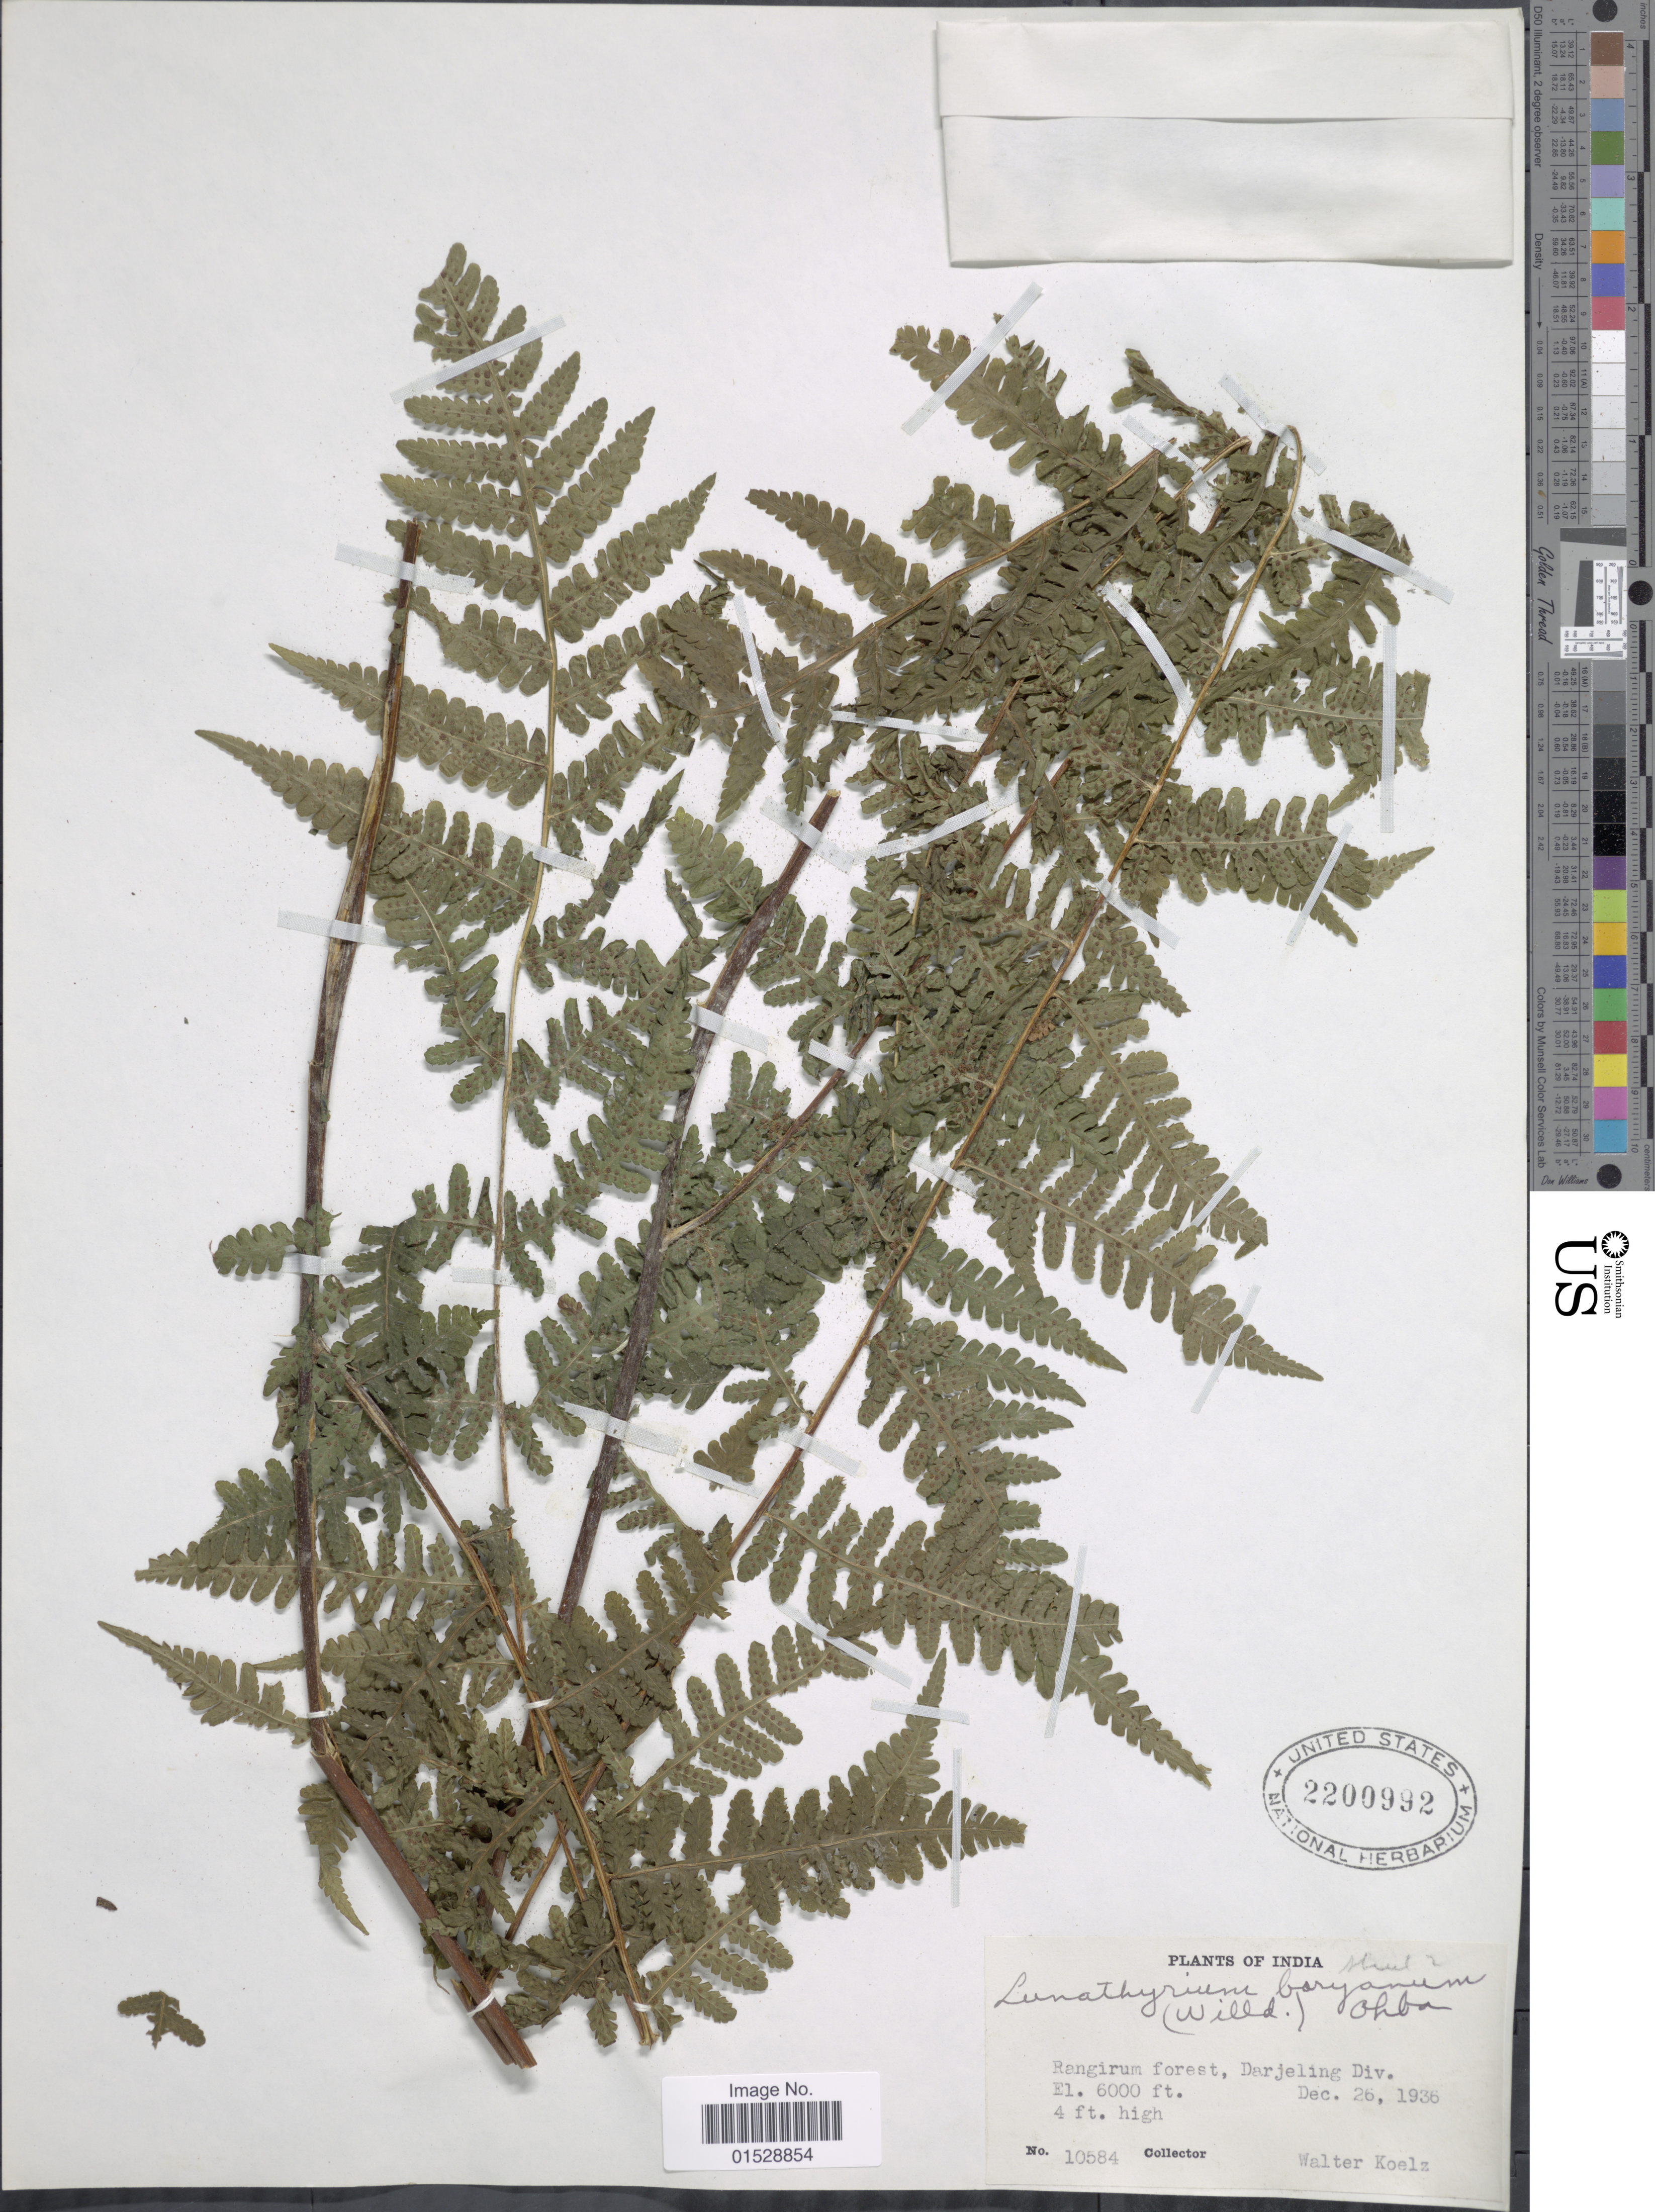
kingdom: Plantae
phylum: Tracheophyta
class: Polypodiopsida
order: Polypodiales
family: Athyriaceae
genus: Deparia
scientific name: Deparia boryana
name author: (Willd.) M. Kato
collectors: W. N. Koelz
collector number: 10584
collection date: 1936-12-26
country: India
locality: Rangirum forest, Darjeling Div.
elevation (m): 1829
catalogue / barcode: US 2200992